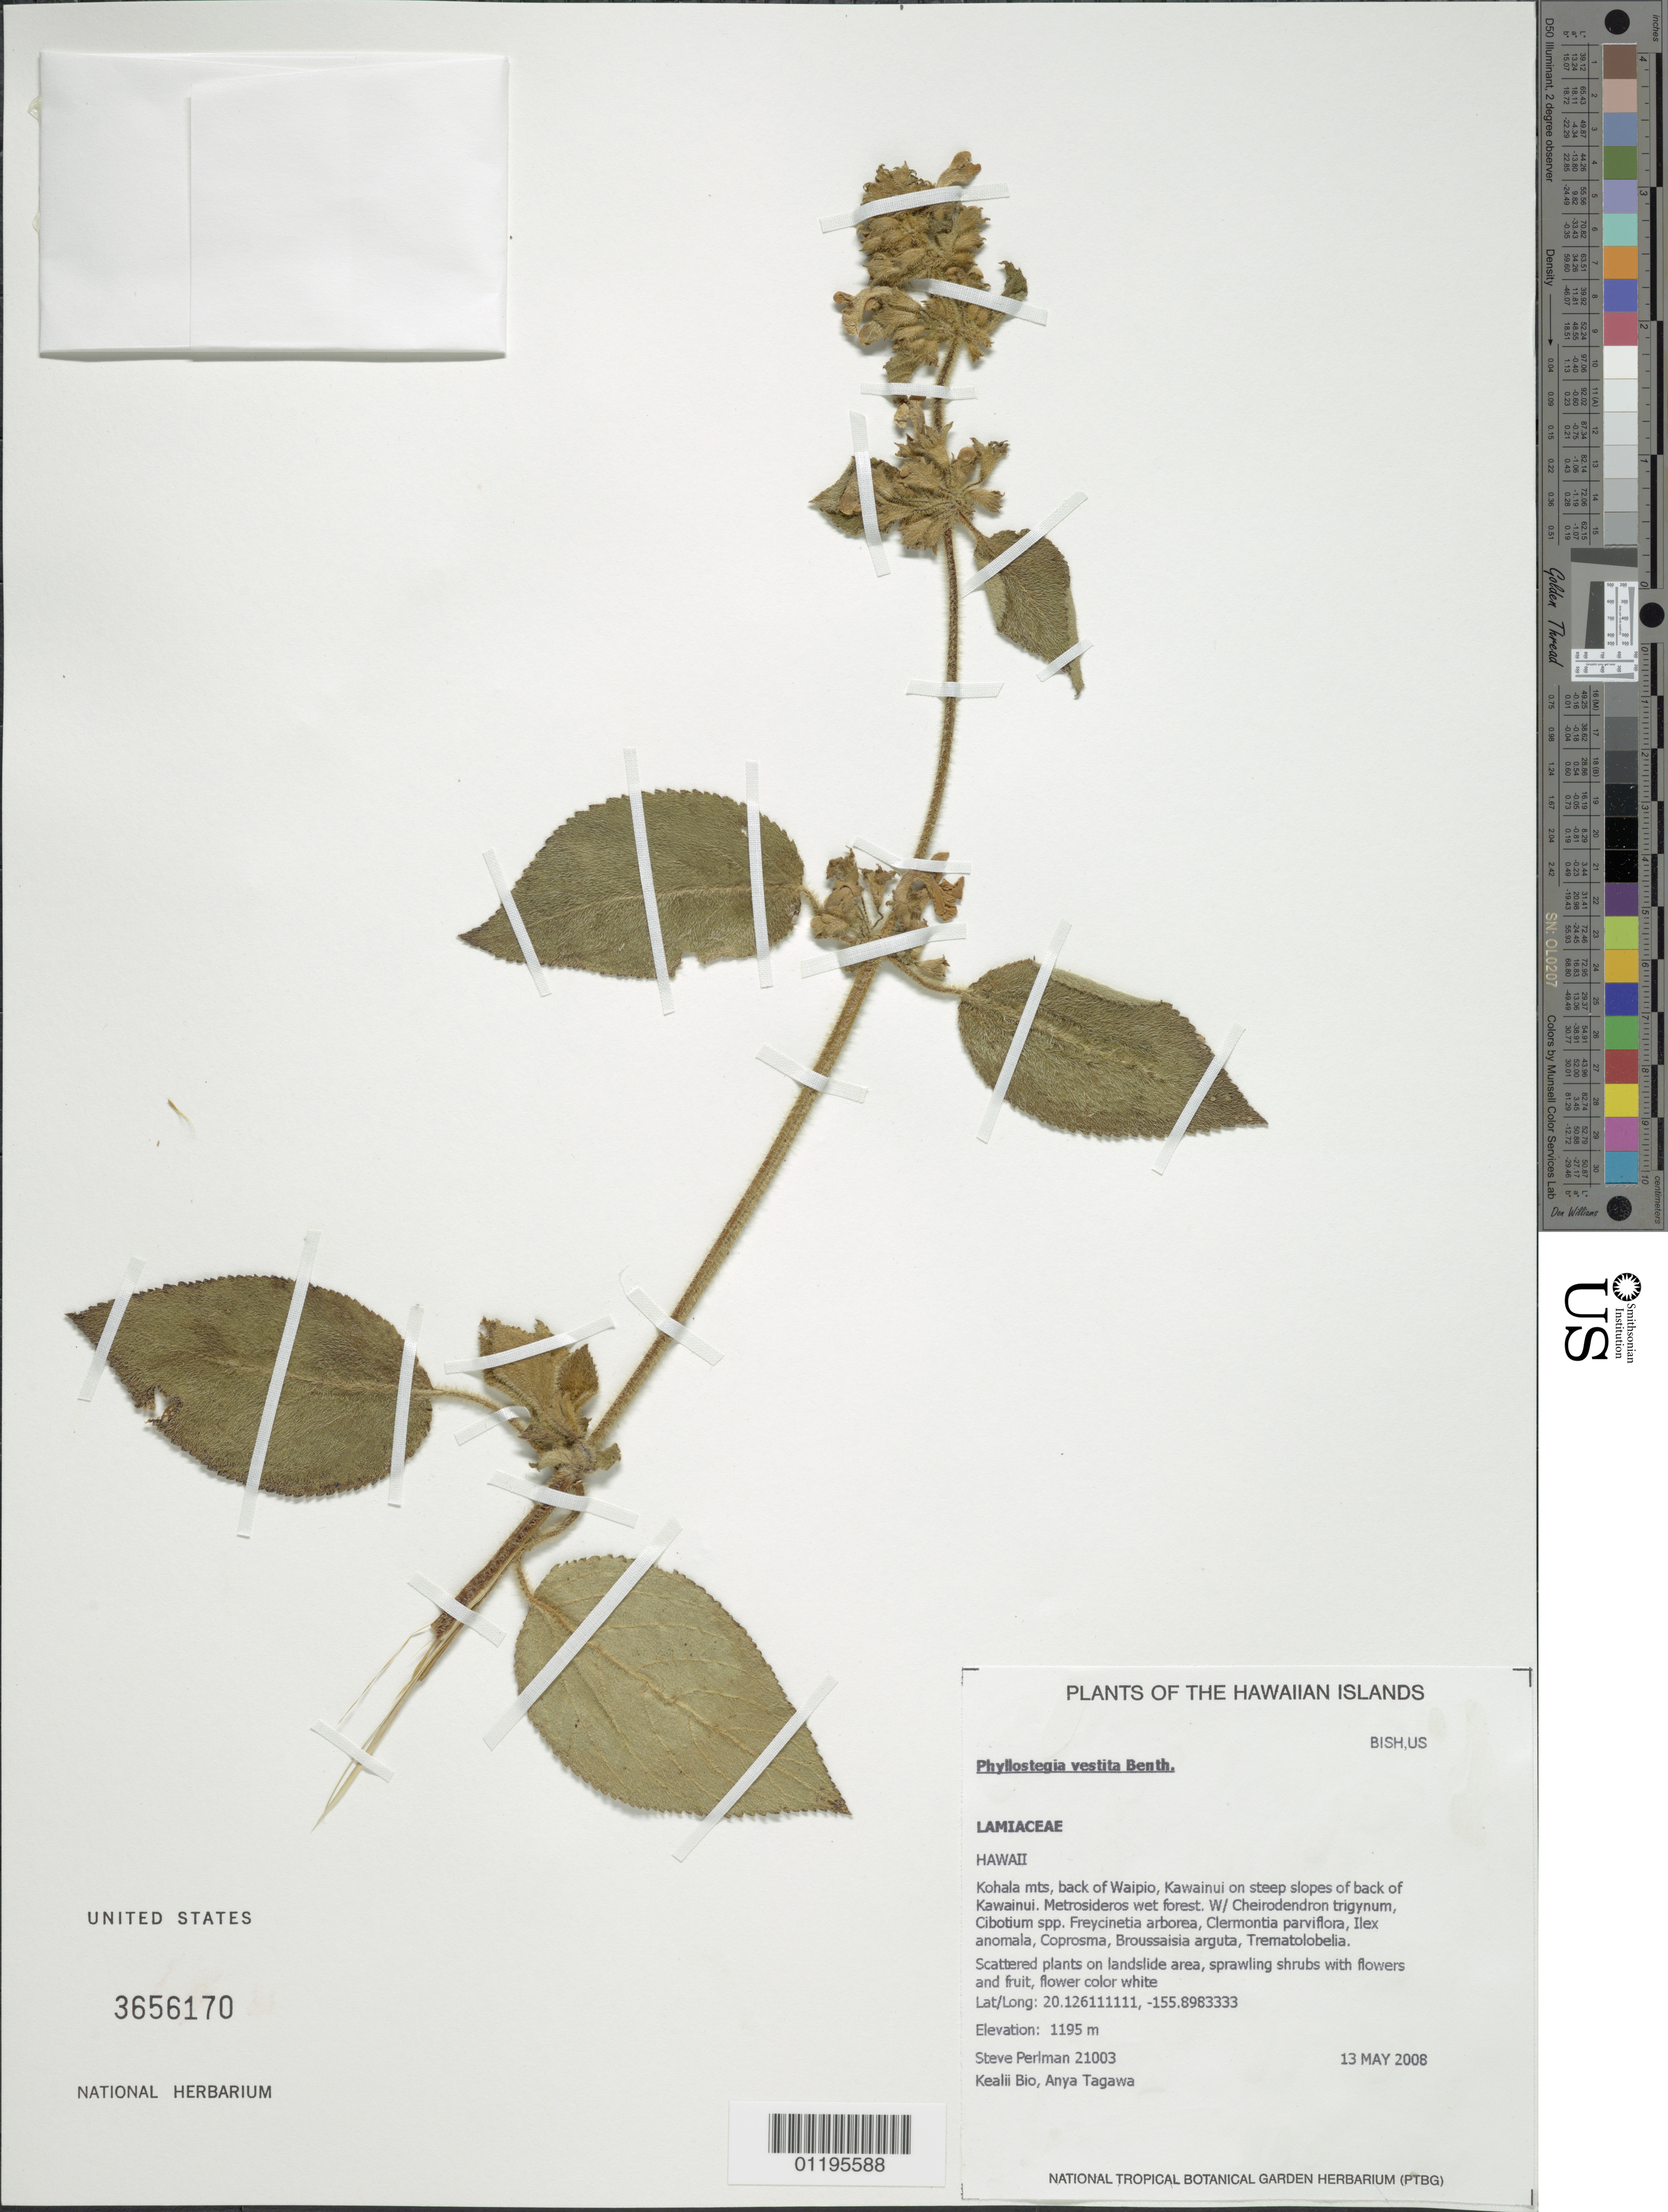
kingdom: Plantae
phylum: Tracheophyta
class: Magnoliopsida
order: Lamiales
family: Lamiaceae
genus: Phyllostegia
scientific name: Phyllostegia vestita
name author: Benth.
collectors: S. P. Perlman, K. Bio & A. Tagawa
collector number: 21003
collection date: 2008-05-13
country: United States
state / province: Hawaii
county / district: Hawaii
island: Hawaii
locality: Kohala Mts., back of Waipio, Kawainui on steep slopes of back of Kawainui.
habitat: Wet forest.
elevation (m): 1195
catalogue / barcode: US 3656170